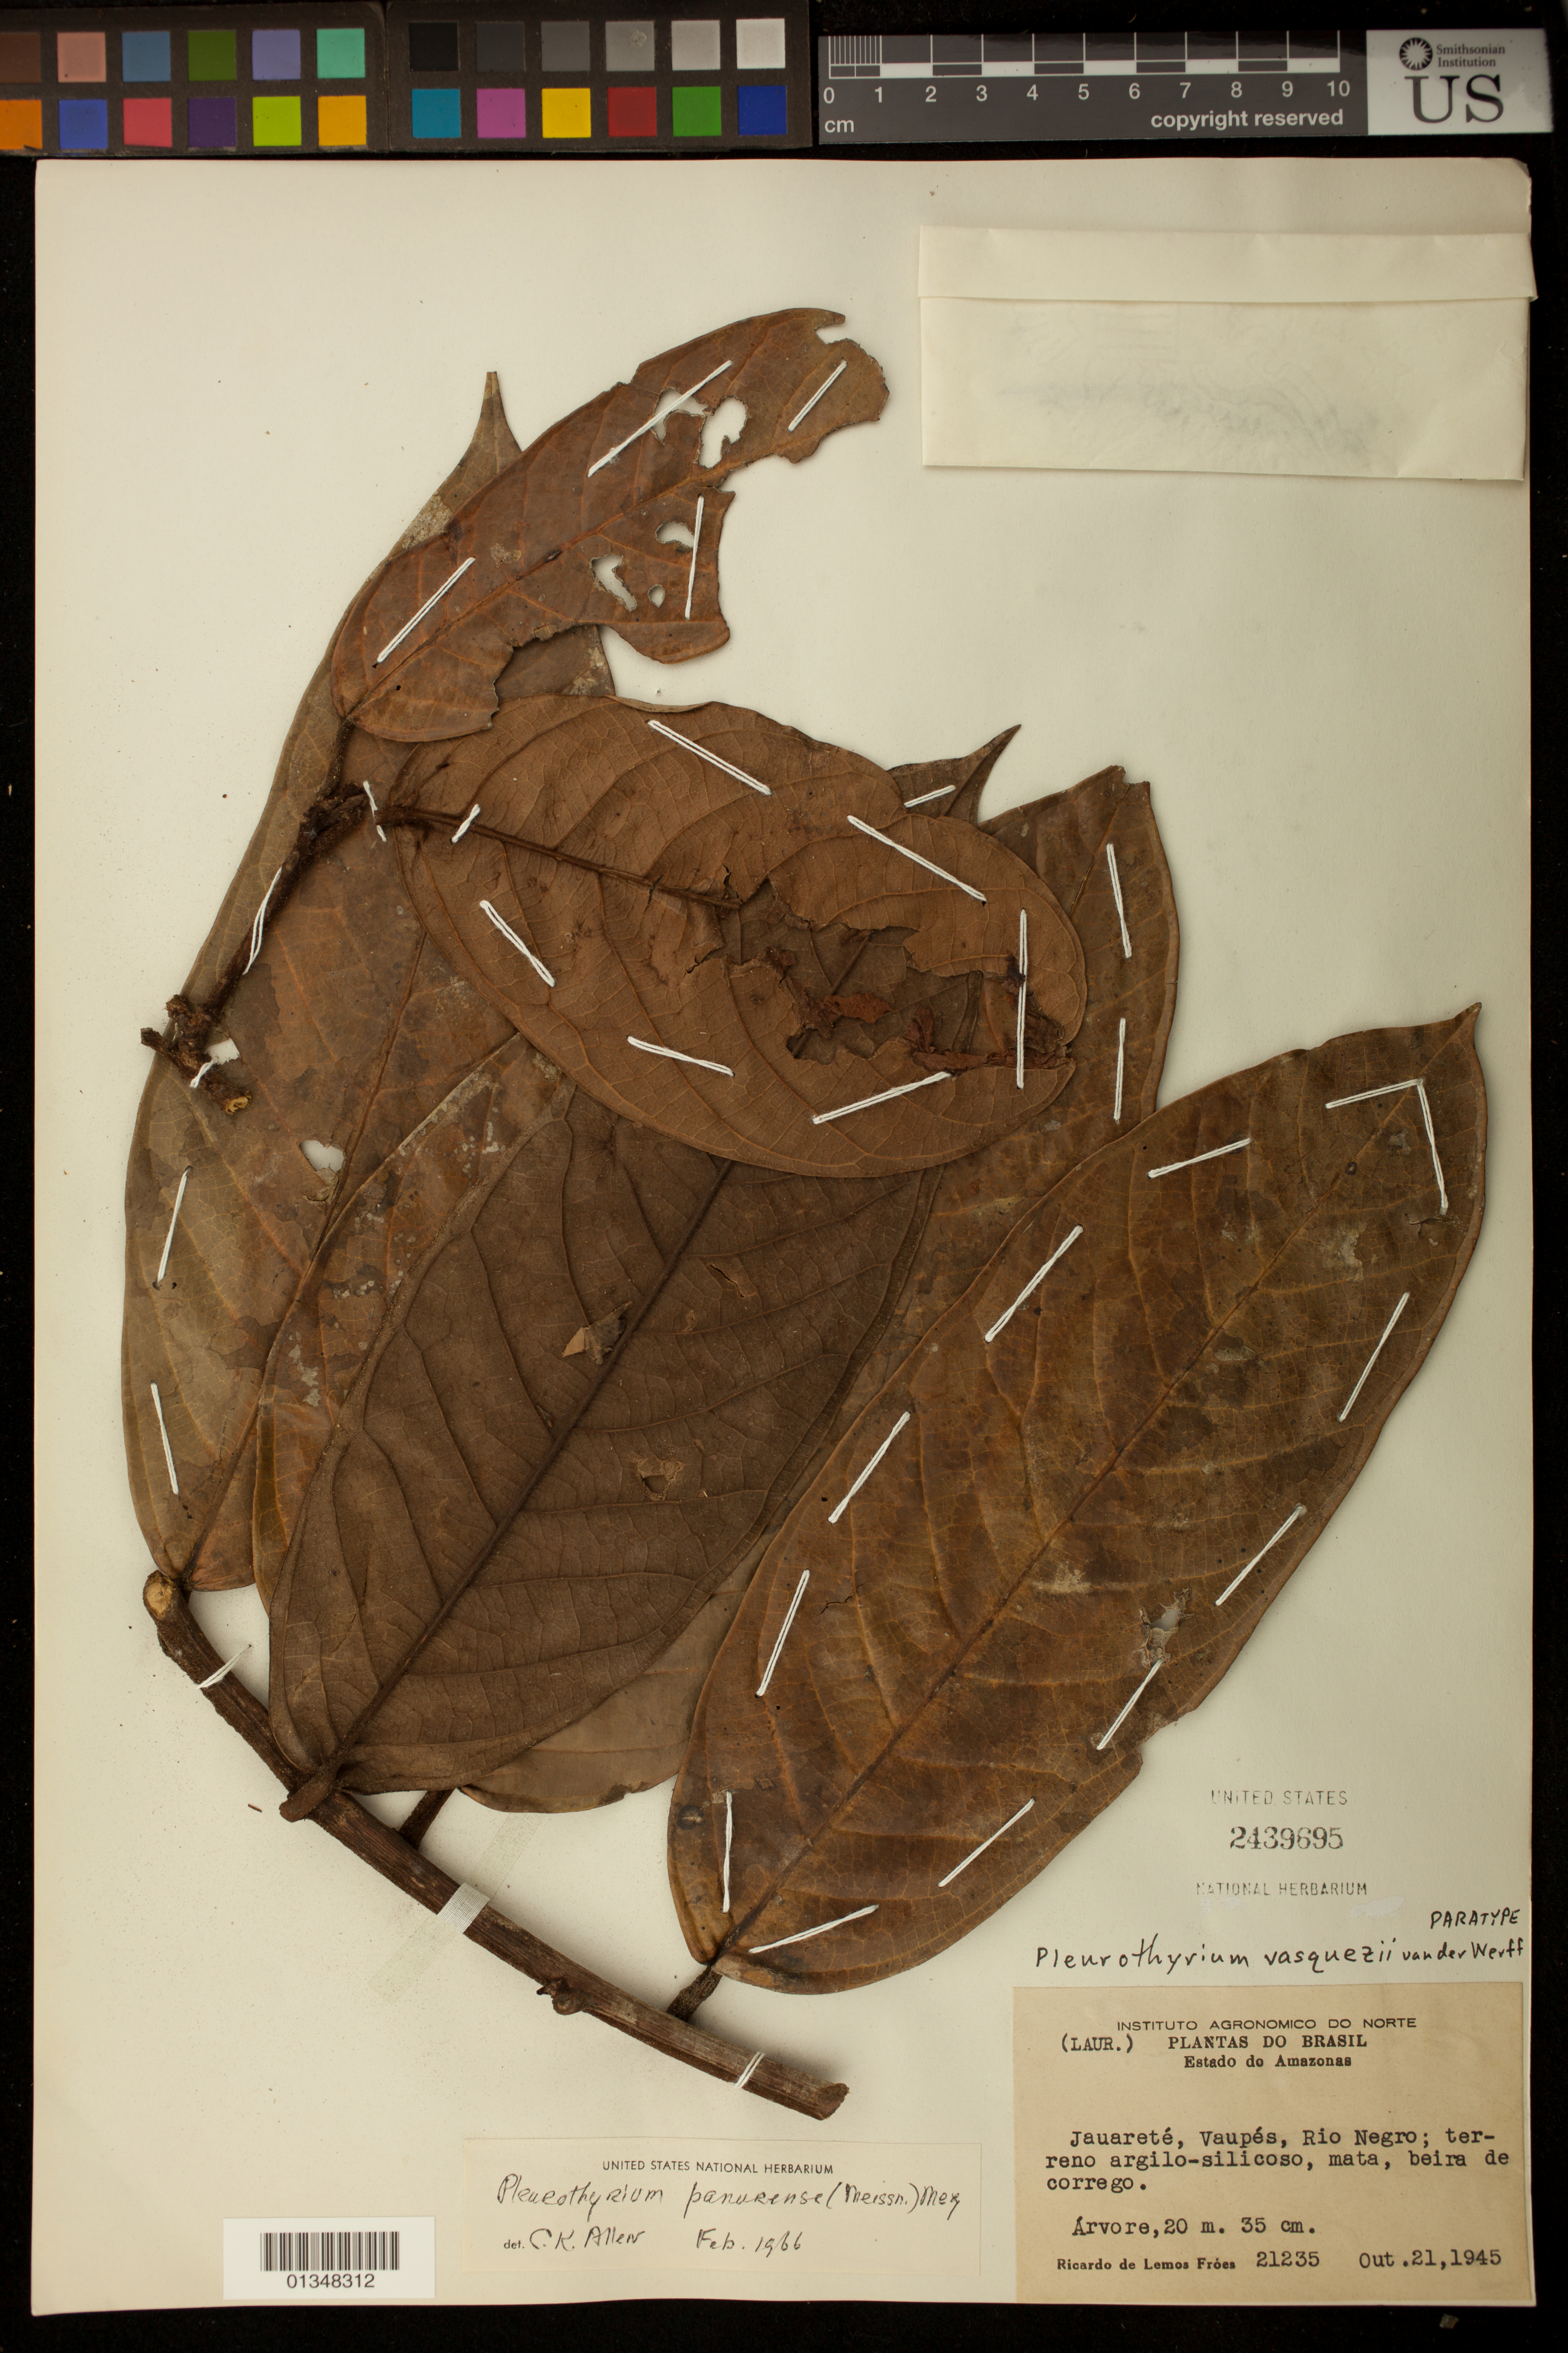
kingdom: Plantae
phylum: Tracheophyta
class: Magnoliopsida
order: Laurales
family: Lauraceae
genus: Pleurothyrium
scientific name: Pleurothyrium vasquezii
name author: van der Werff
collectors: R. L. Fróes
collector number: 21235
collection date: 1945-10-21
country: Colombia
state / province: Vaupes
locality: Rio Negro.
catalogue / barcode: US 2439695